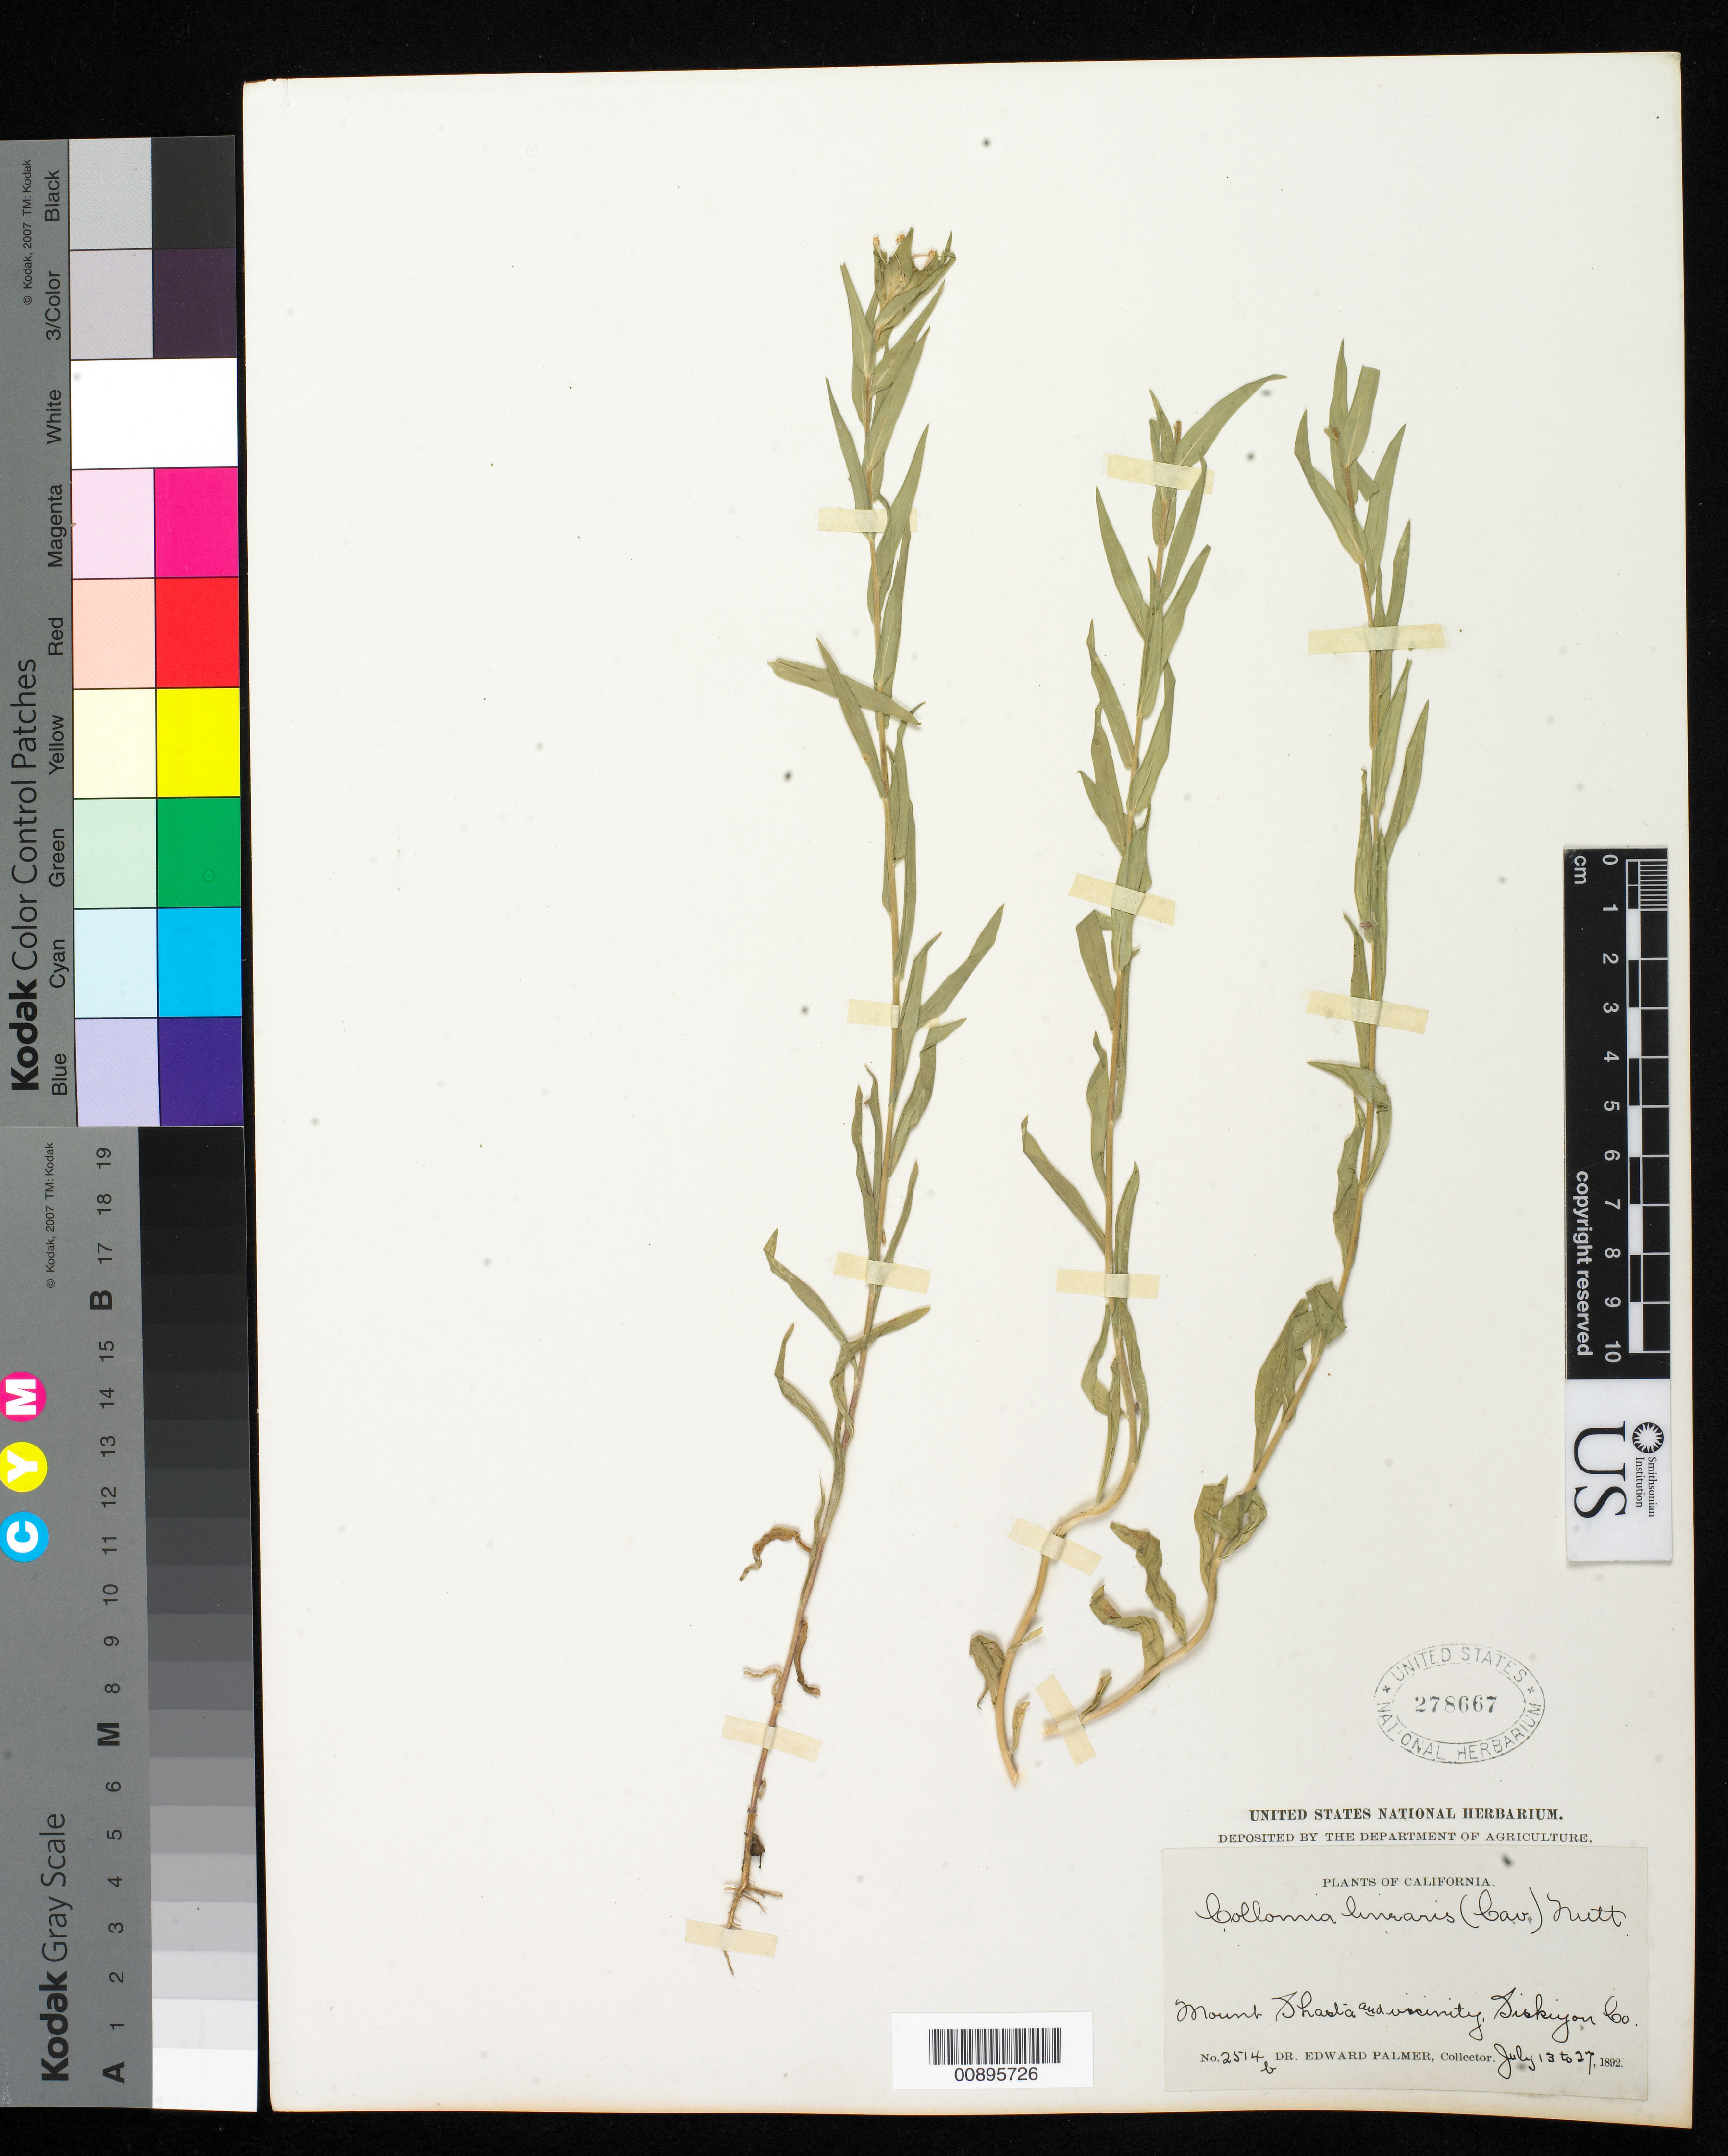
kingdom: Plantae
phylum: Tracheophyta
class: Magnoliopsida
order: Ericales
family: Polemoniaceae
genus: Collomia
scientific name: Collomia linearis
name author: Nutt.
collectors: E. Palmer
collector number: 2514 b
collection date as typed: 13 Jul 1892 to 27 Jul 1892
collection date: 1892-07-13/1892-07-27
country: United States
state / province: California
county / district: Siskiyou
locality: Mount Shasta and vicinity, Siskiyou County, California.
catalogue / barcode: US 278667